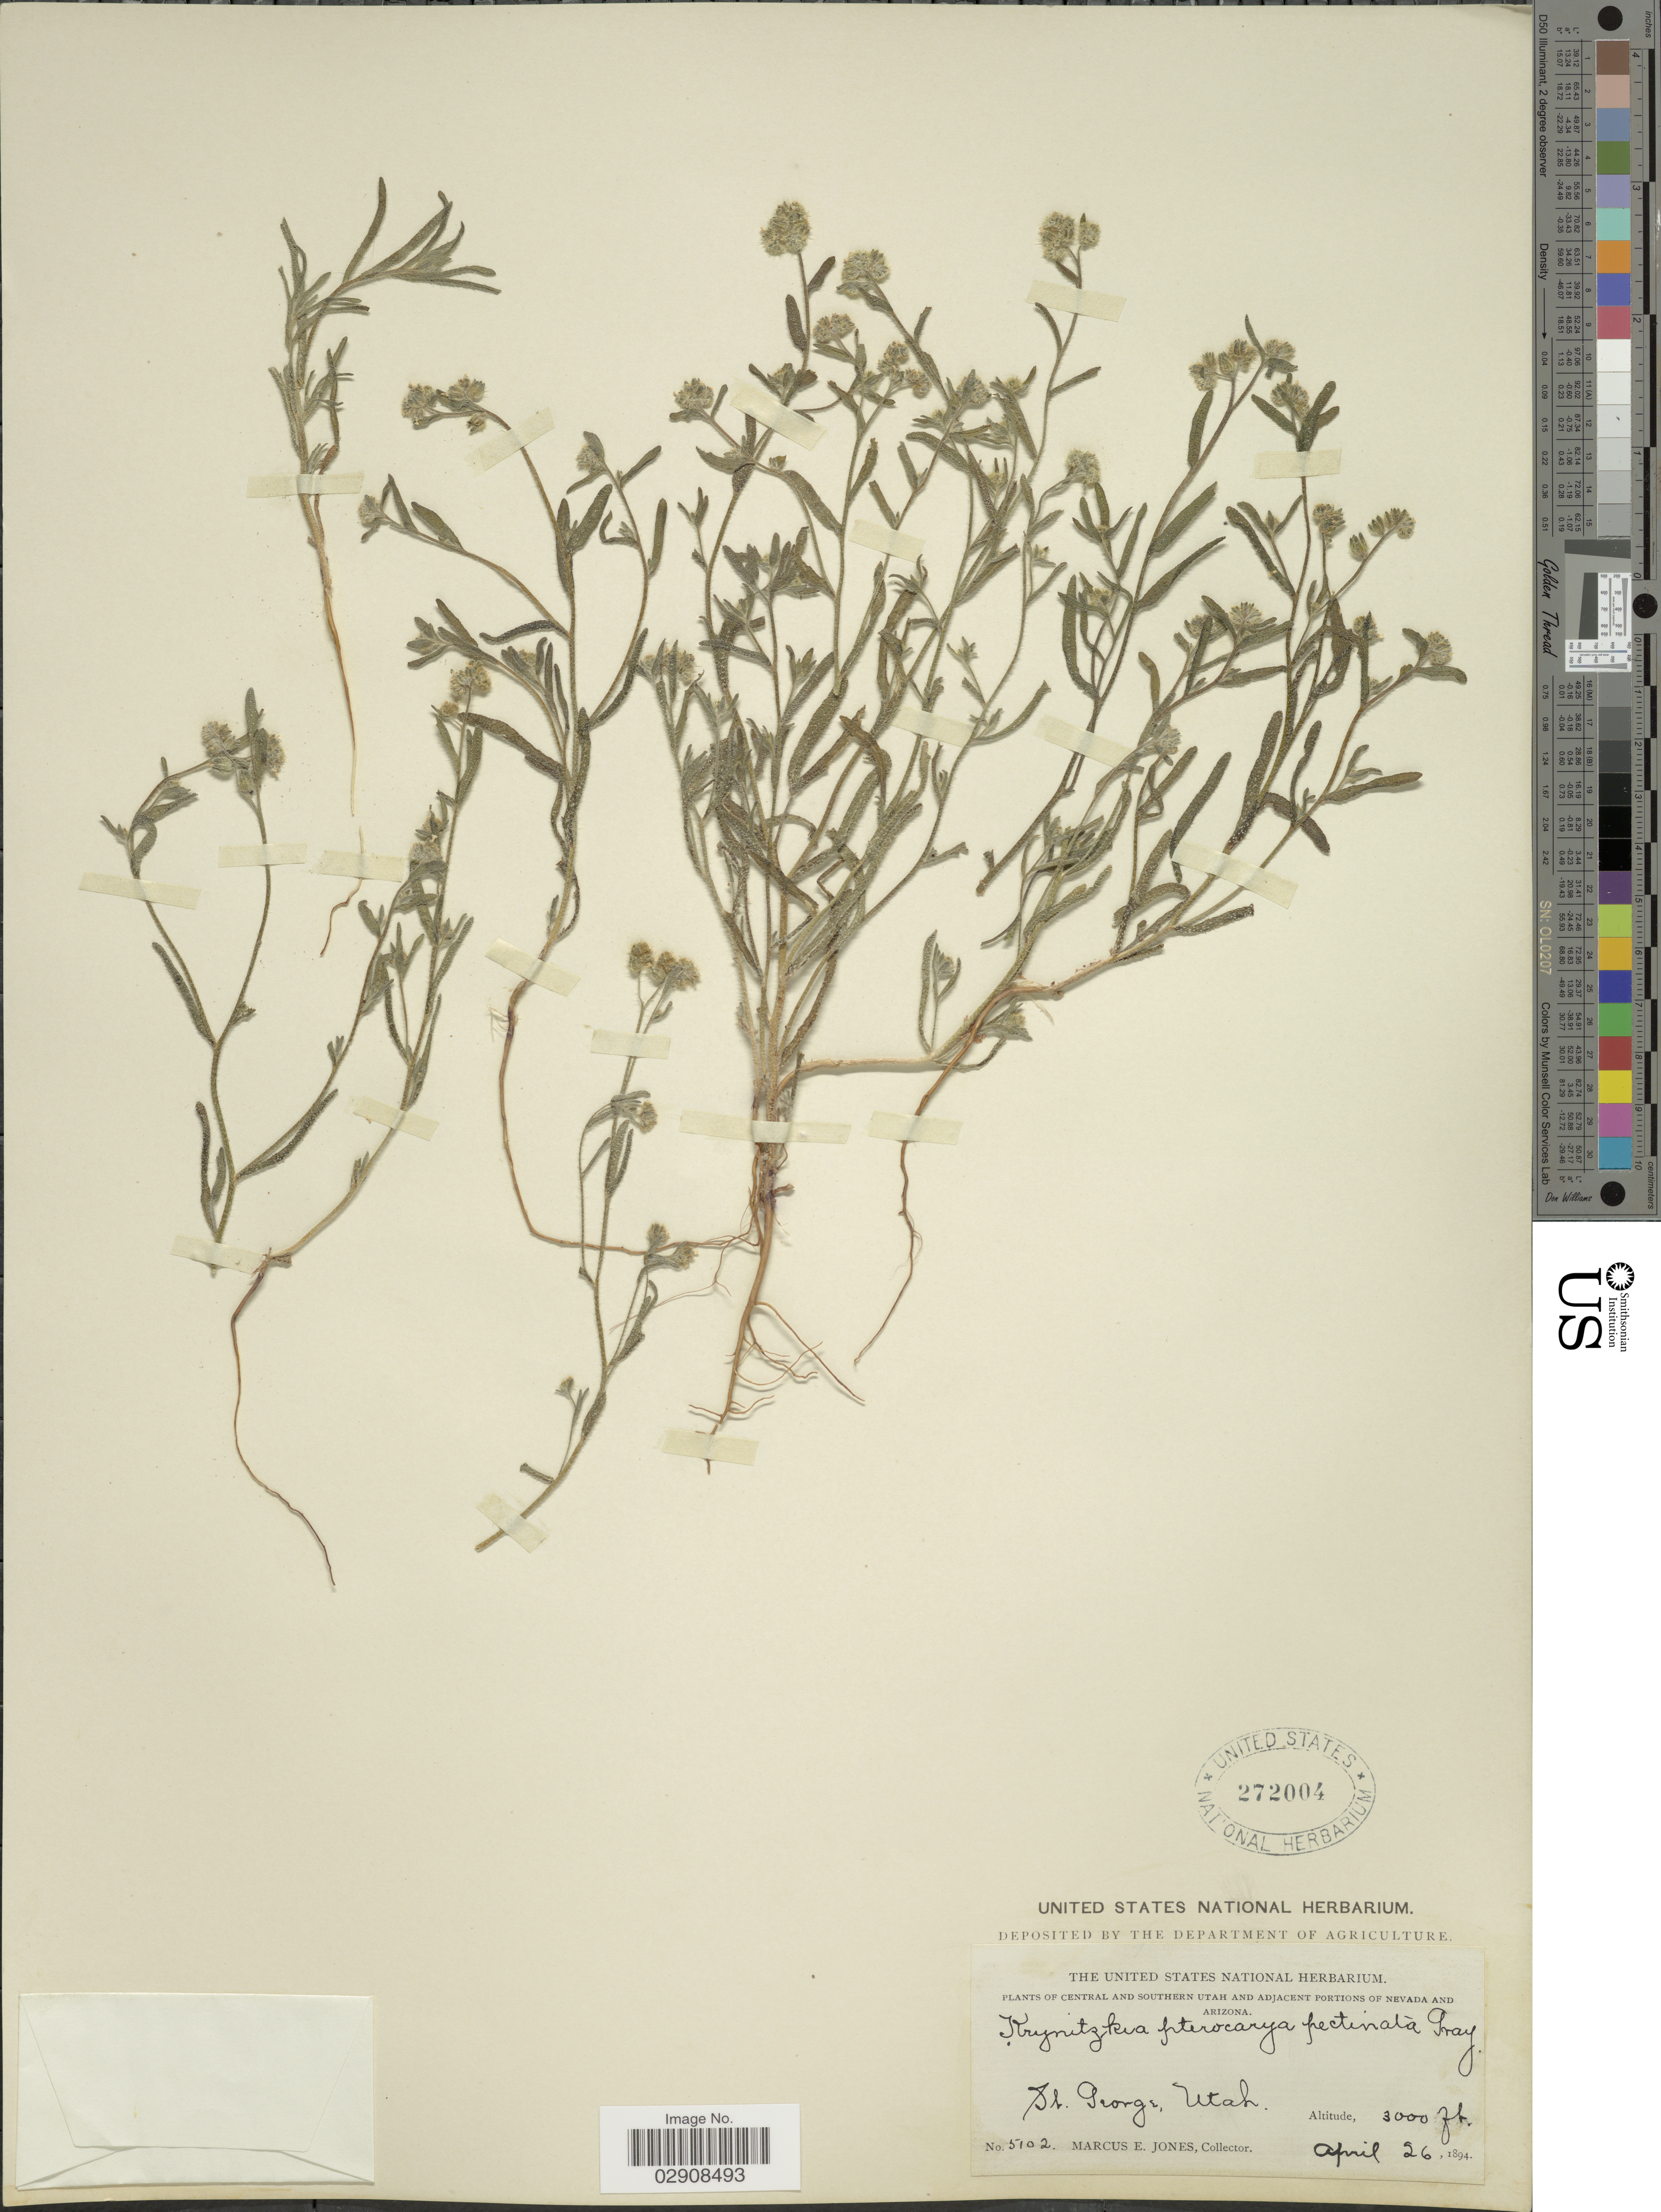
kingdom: Plantae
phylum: Tracheophyta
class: Magnoliopsida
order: Boraginales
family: Boraginaceae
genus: Cryptantha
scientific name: Cryptantha pterocarya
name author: (Torr.) Greene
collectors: M. E. Jones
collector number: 5102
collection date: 1894-04-26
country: United States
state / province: Utah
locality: Central and Southern Utah. St. George.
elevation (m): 914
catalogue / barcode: US 272004